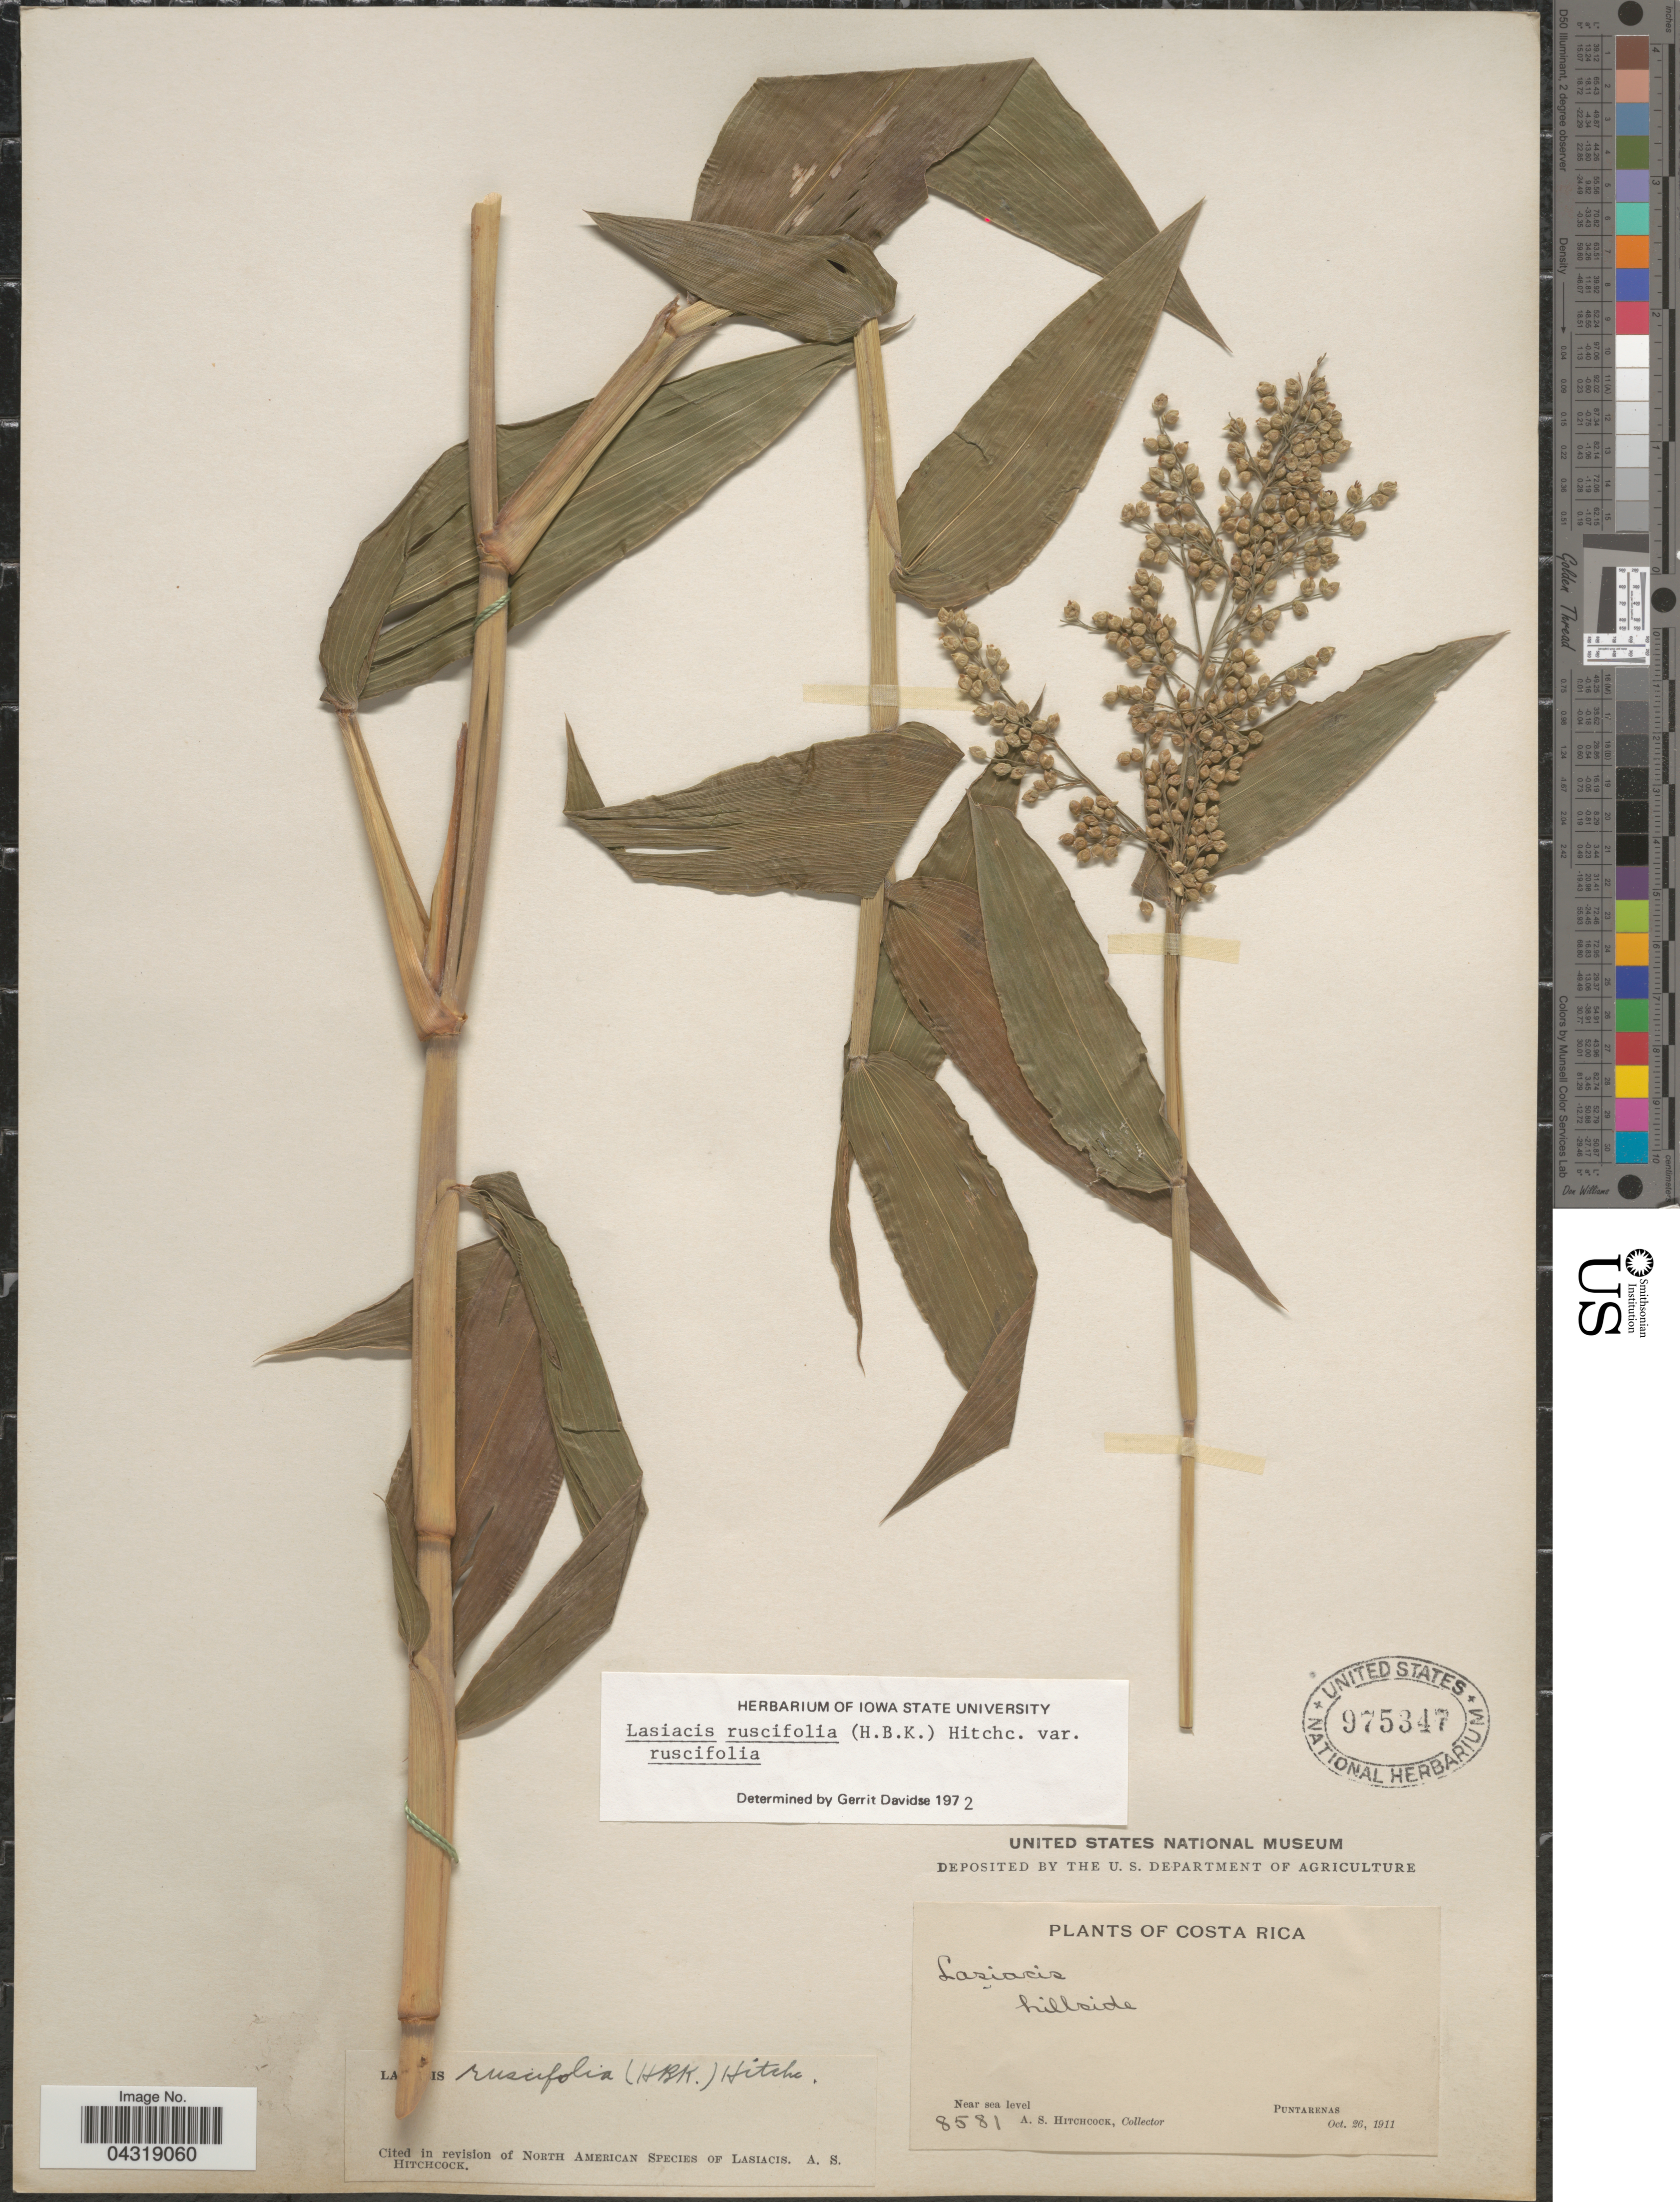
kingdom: Plantae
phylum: Tracheophyta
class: Liliopsida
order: Poales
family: Poaceae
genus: Lasiacis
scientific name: Lasiacis ruscifolia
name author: (Kunth) Hitchc.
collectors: A. S. Hitchcock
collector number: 8581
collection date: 1911-10-26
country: Costa Rica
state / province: Puntarenas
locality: Hillside.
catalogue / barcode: US 975347